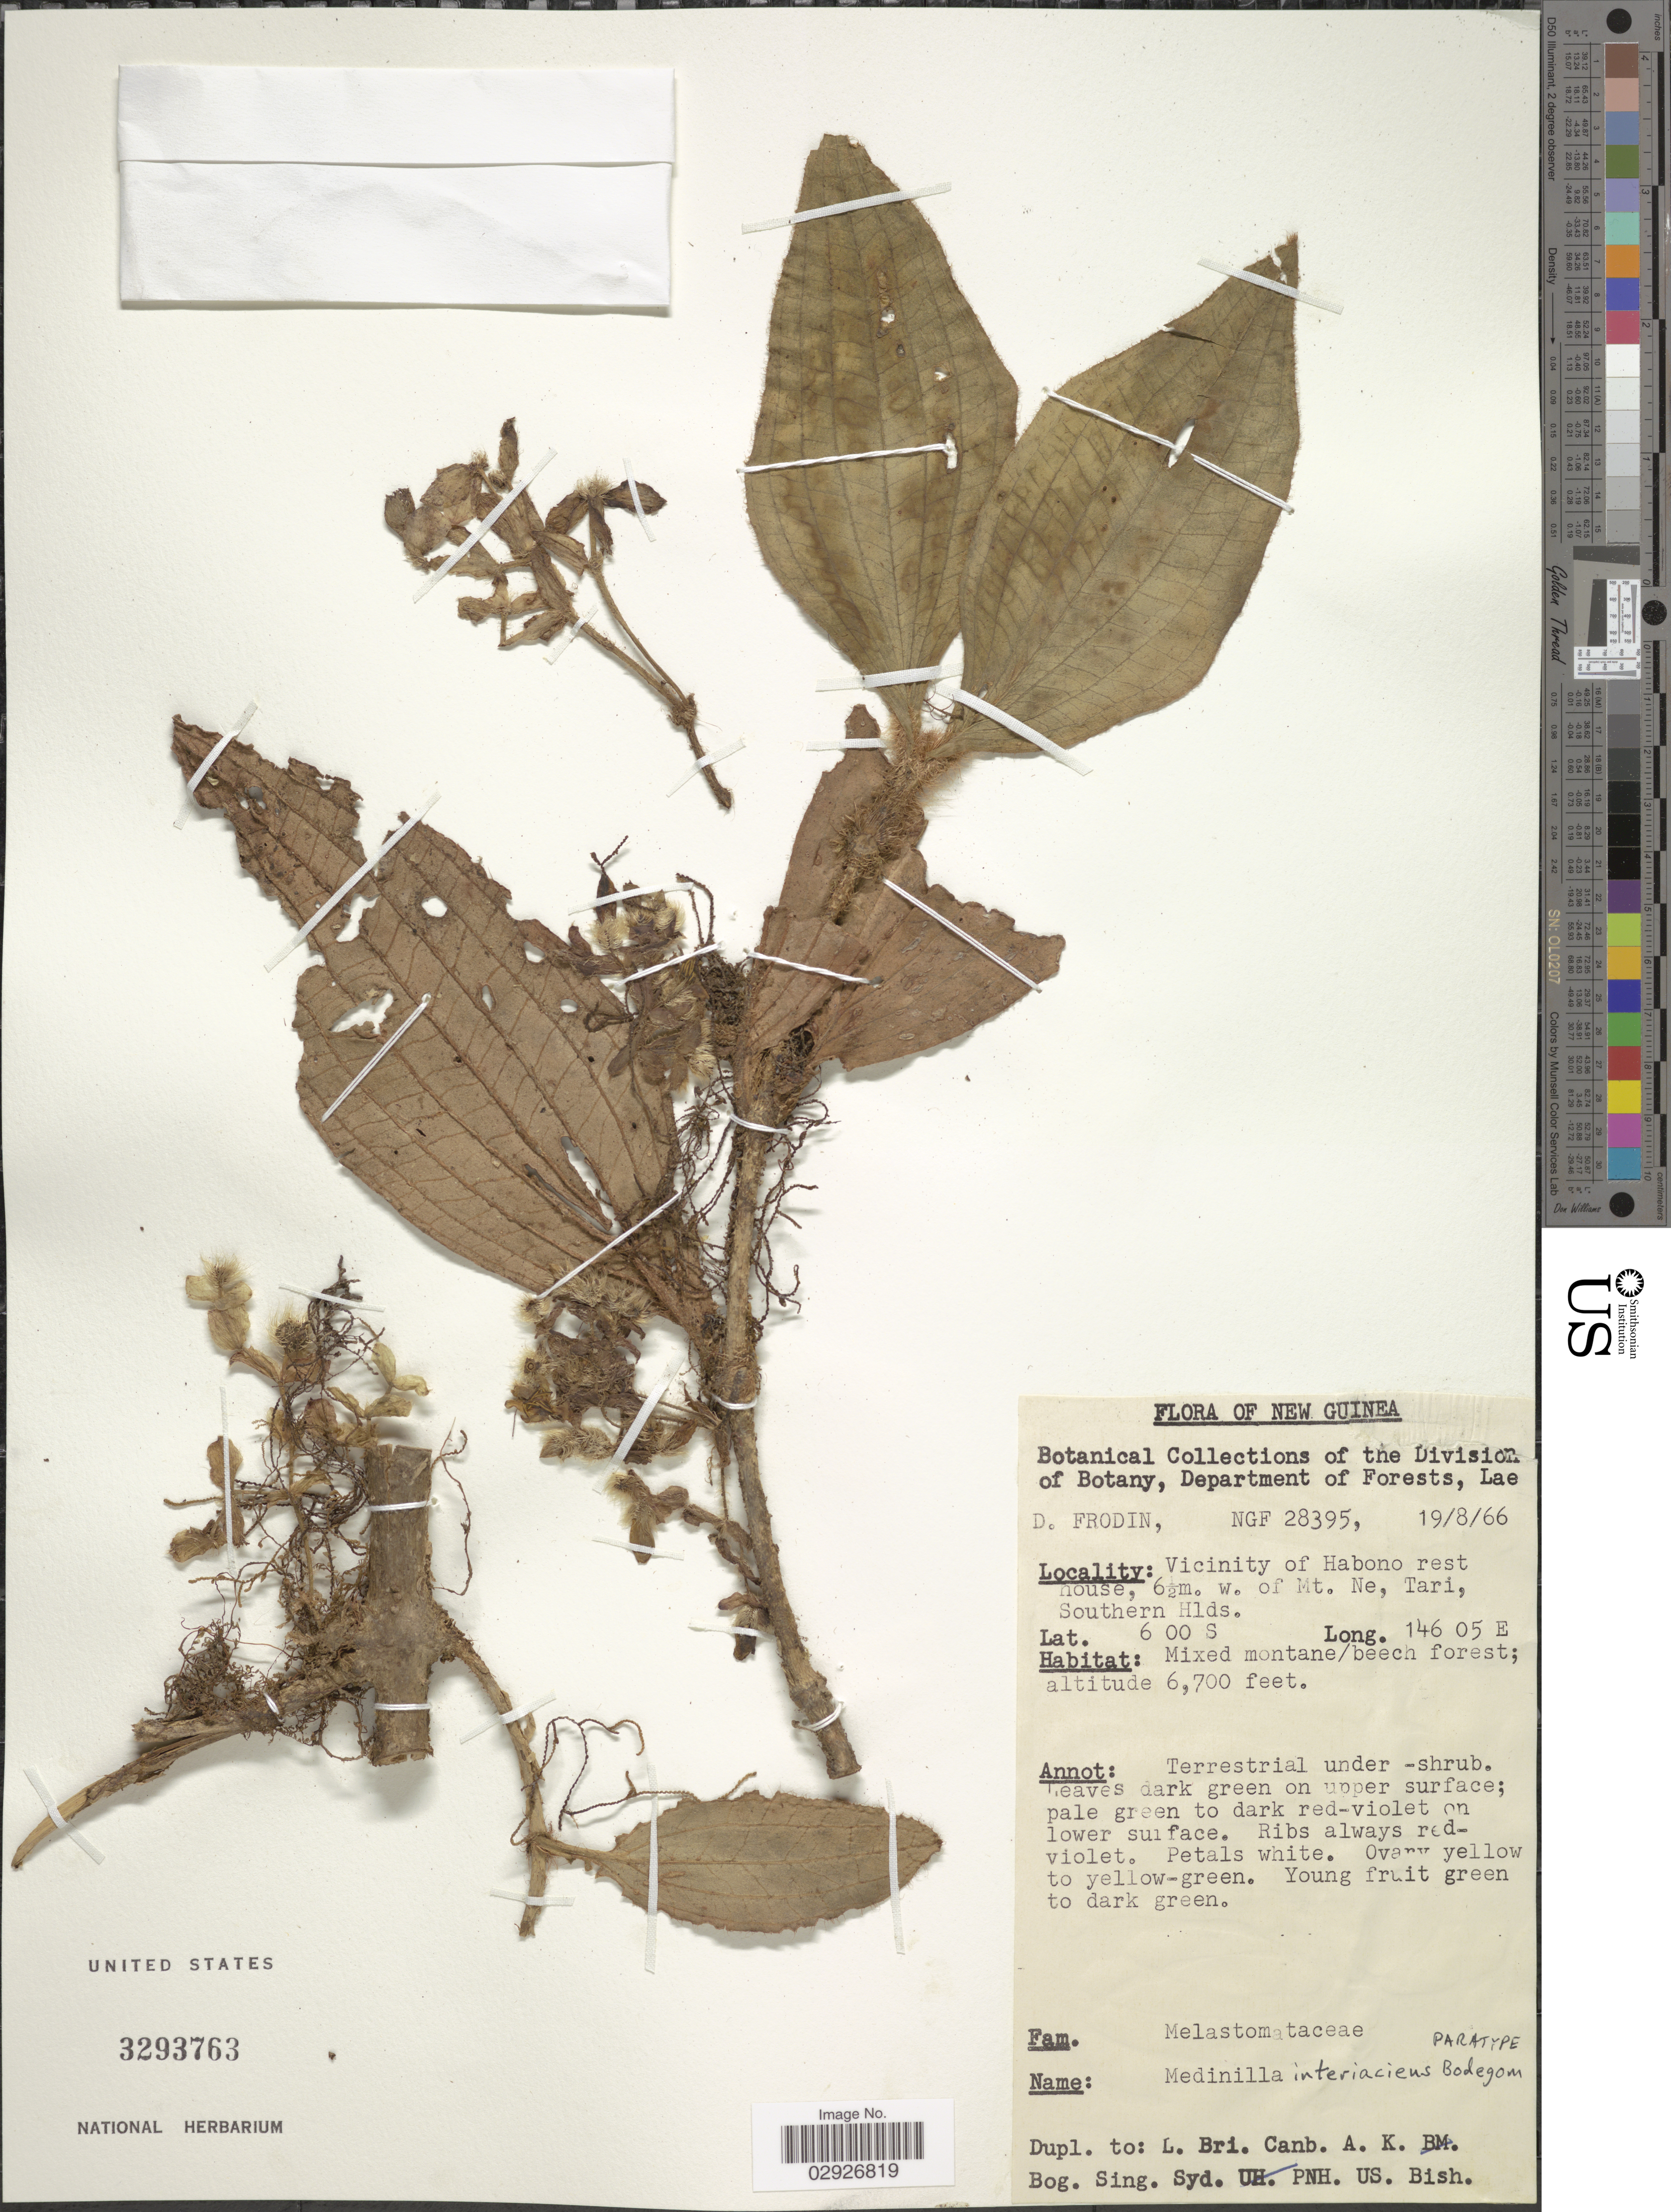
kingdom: Plantae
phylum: Tracheophyta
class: Magnoliopsida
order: Myrtales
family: Melastomataceae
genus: Medinilla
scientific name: Medinilla interiaciens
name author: Bodegom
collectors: D. G. Frodin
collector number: NGF28395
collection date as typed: Transcribed d/m/y: 19/8/66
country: Papua New Guinea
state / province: Southern Highlands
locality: New Guinea. Vicinity of Habono rest house, 6½m. w. of Mt. Ne, Tari, Southern Hlds.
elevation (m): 2042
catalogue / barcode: US 3293763